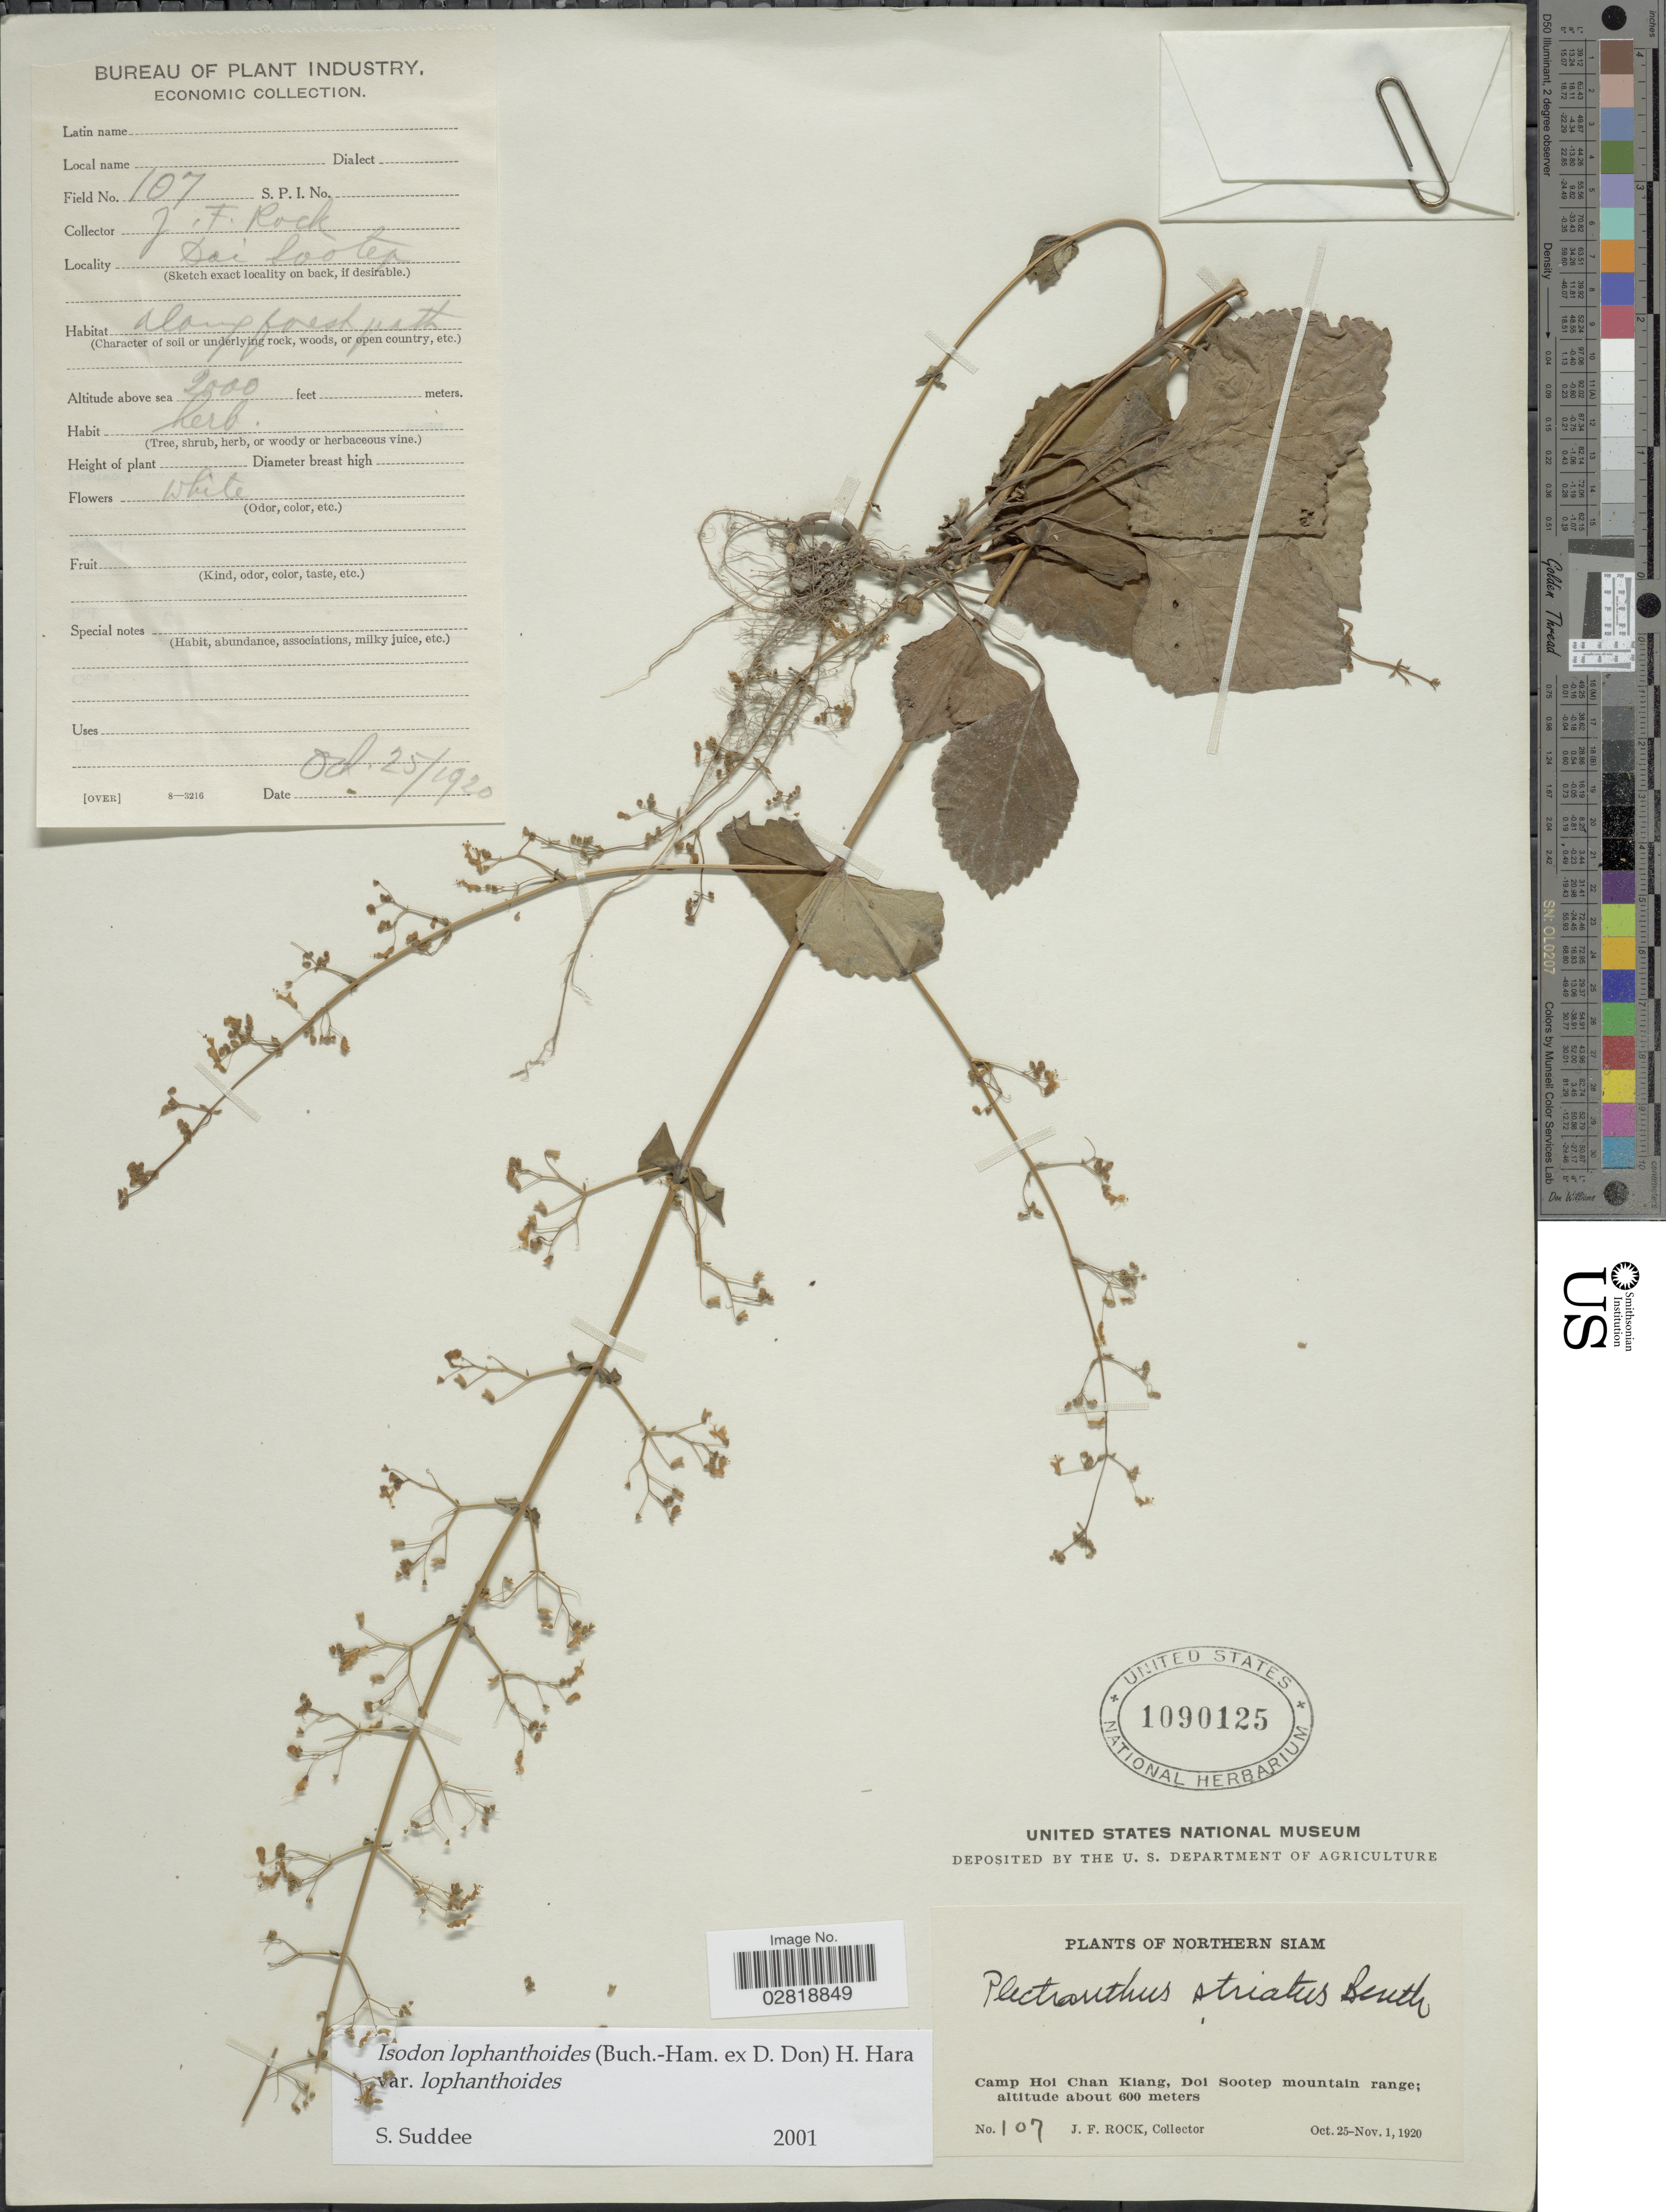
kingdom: Plantae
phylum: Tracheophyta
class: Magnoliopsida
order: Lamiales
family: Lamiaceae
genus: Isodon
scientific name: Isodon lophanthoides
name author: (Buch.-Ham. ex D. Don) H. Hara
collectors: J. Rock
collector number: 107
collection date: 1920-10-25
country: Thailand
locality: Northern Siam. Camp Hoi Chan Kiang, Doi Sootep mountain range.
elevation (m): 610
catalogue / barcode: US 1090125